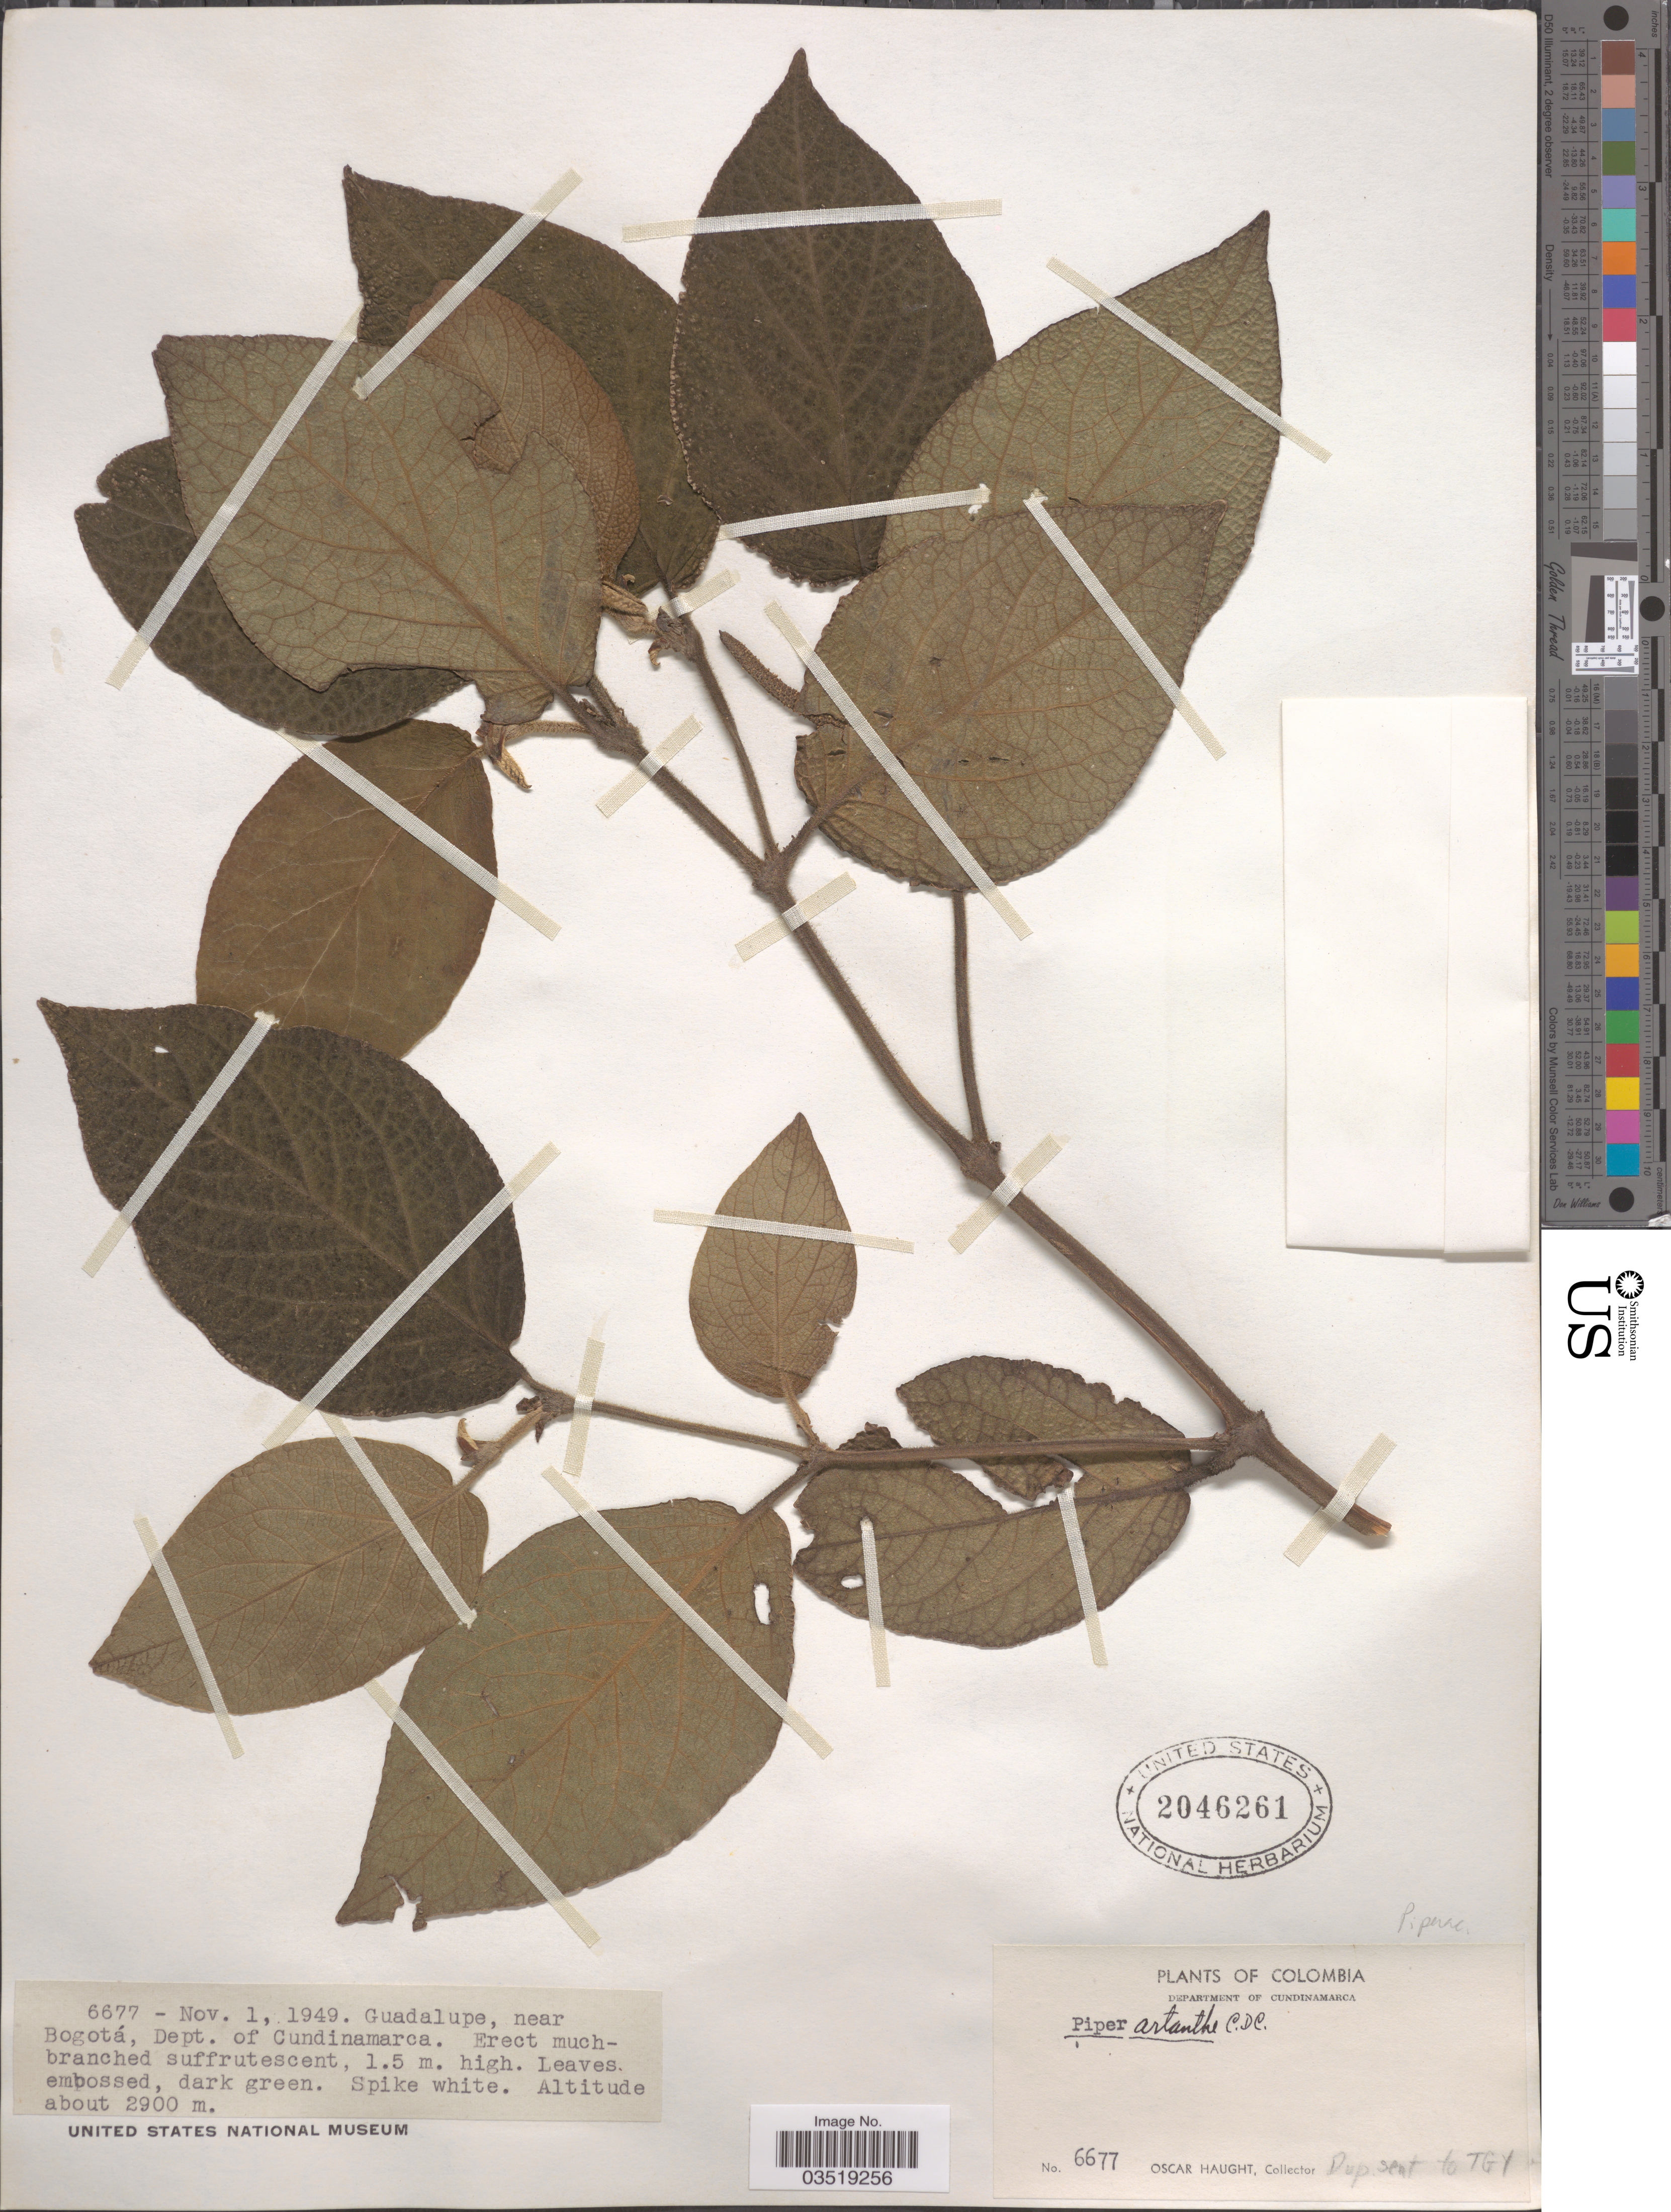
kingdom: Plantae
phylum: Tracheophyta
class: Magnoliopsida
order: Piperales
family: Piperaceae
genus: Piper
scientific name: Piper artanthe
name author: C. DC.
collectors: O. L. Haught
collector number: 6677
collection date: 1949-11-01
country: Colombia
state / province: Cundinamarca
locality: Guadalupe, near Bogotá, Dept. of Cundinamarca.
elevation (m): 2900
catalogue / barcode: US 2046261